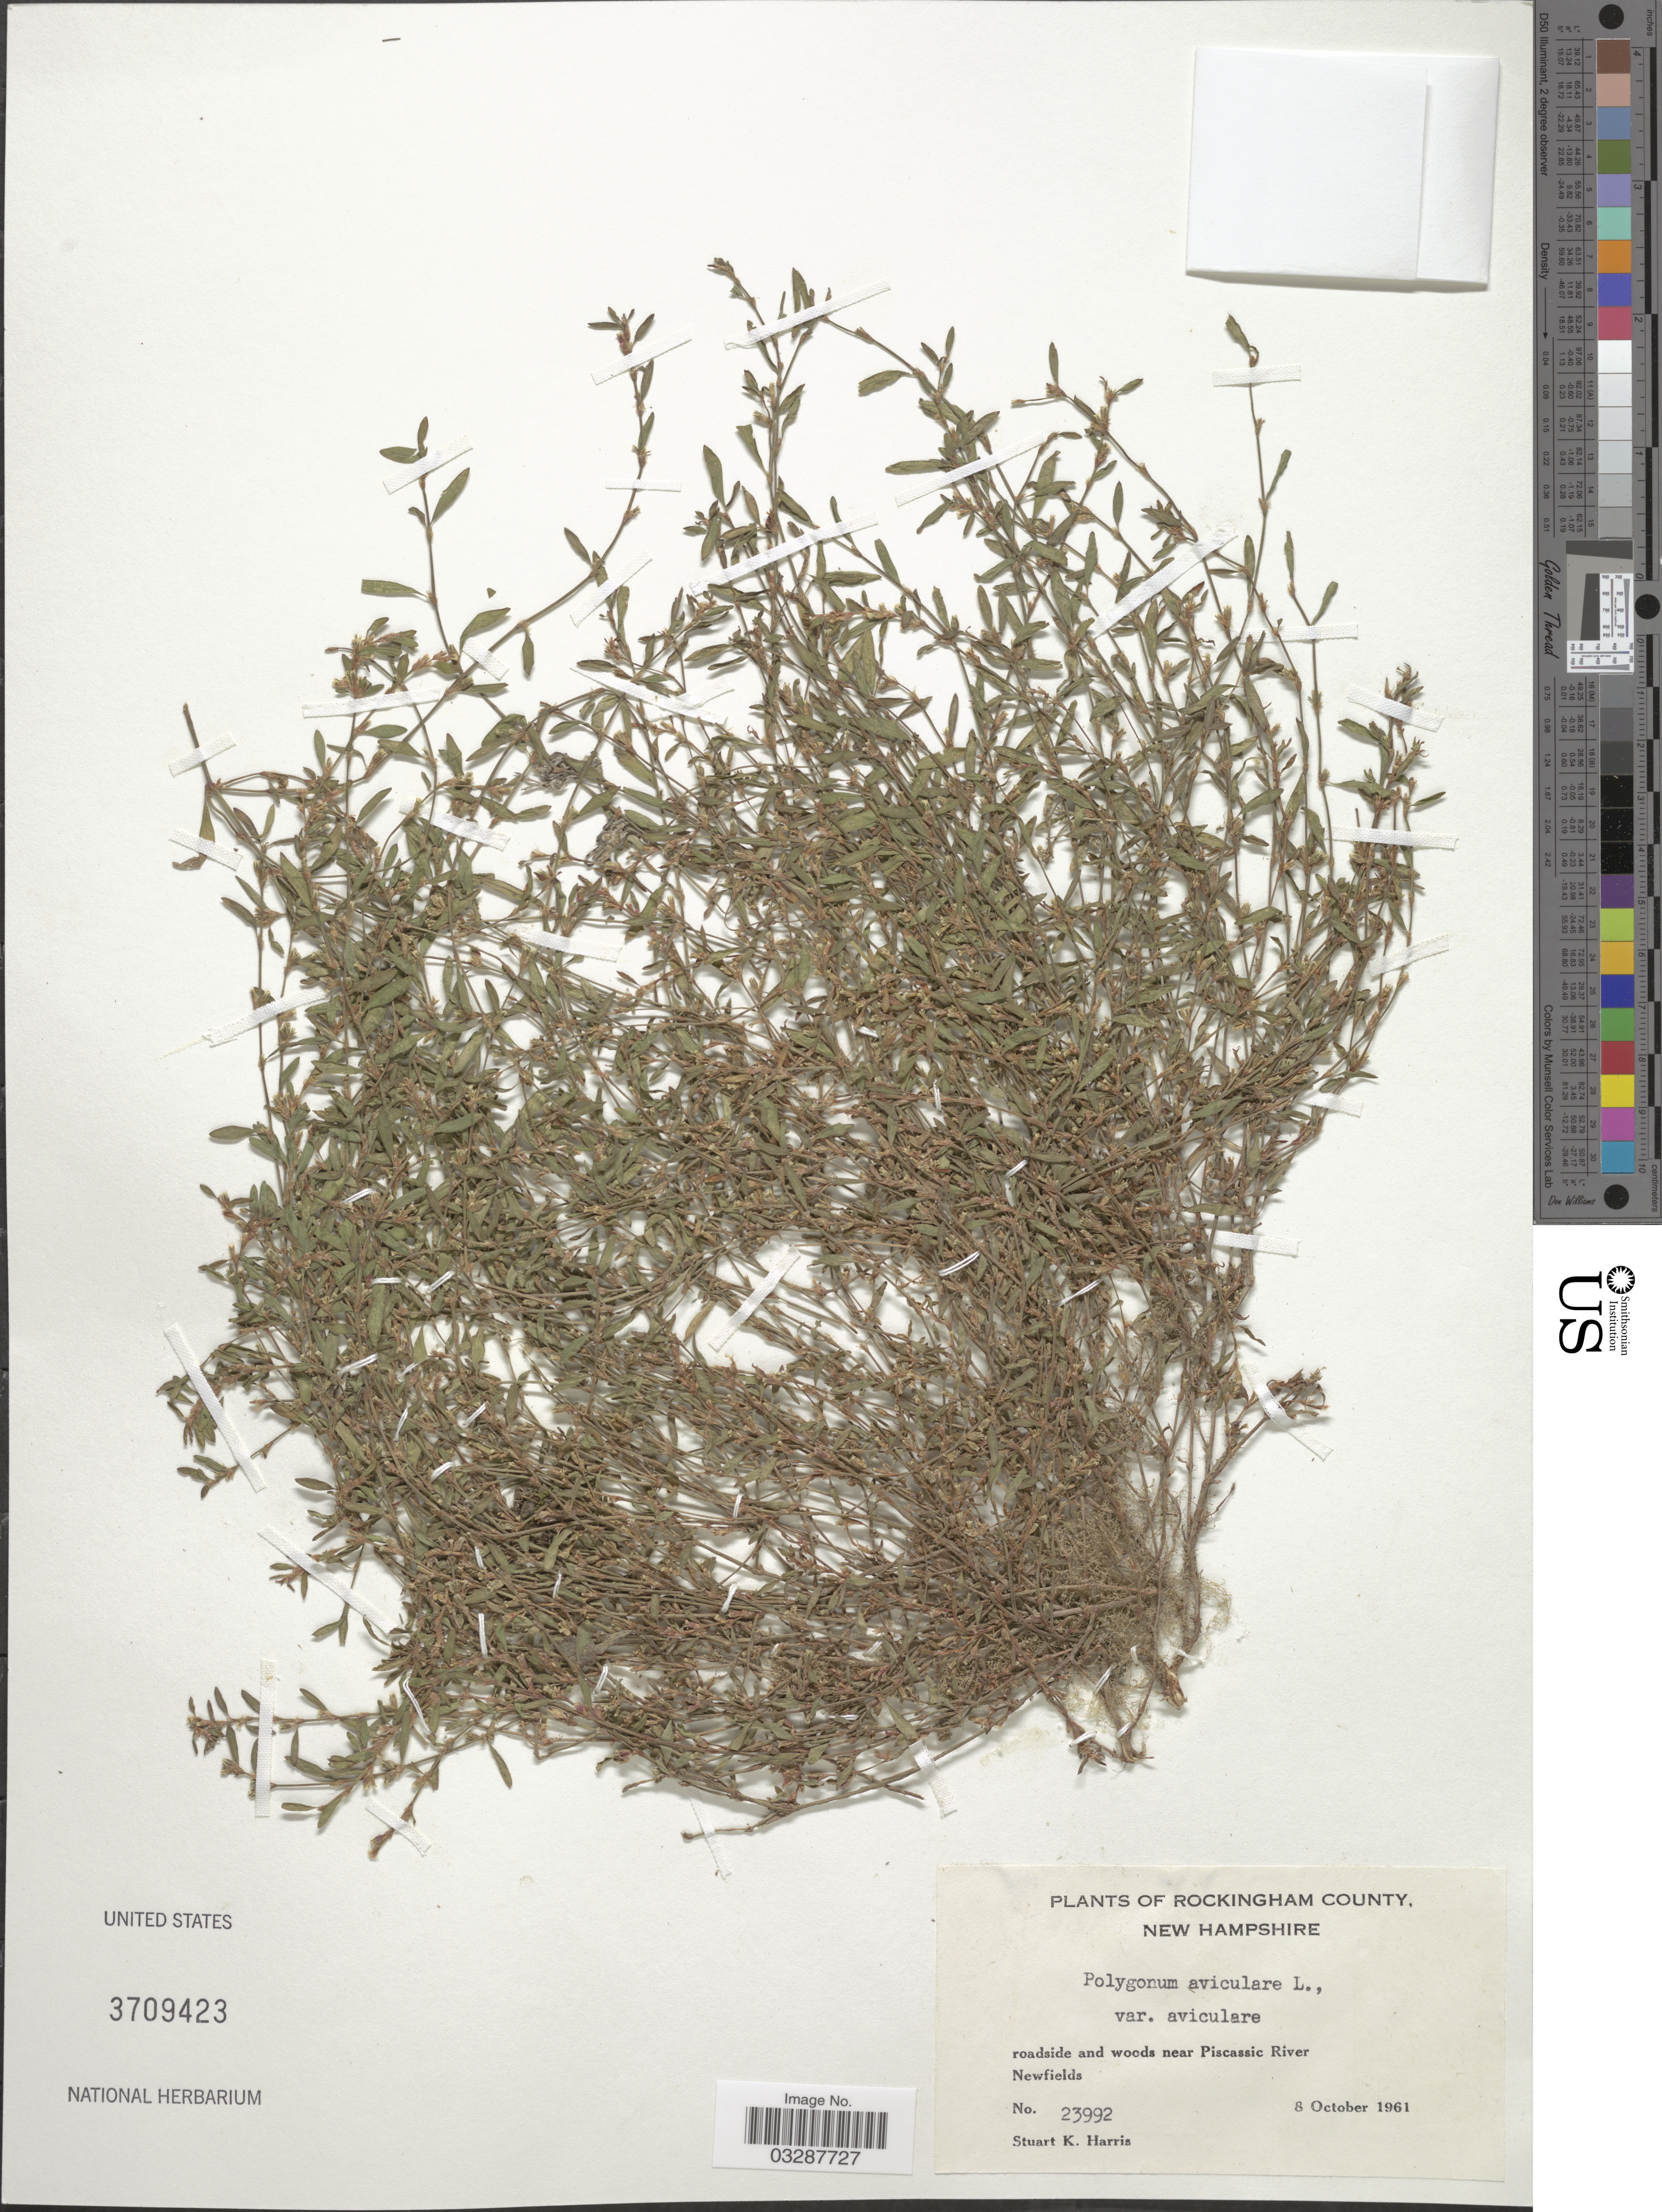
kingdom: Plantae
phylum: Tracheophyta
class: Magnoliopsida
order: Caryophyllales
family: Polygonaceae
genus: Polygonum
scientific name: Polygonum aviculare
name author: L.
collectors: S. K. Harris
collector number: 23992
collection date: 1961-10-08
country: United States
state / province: New Hampshire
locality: Rockingham County. Roadside and woods near Piscassic River. Newfields.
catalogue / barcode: US 3709423